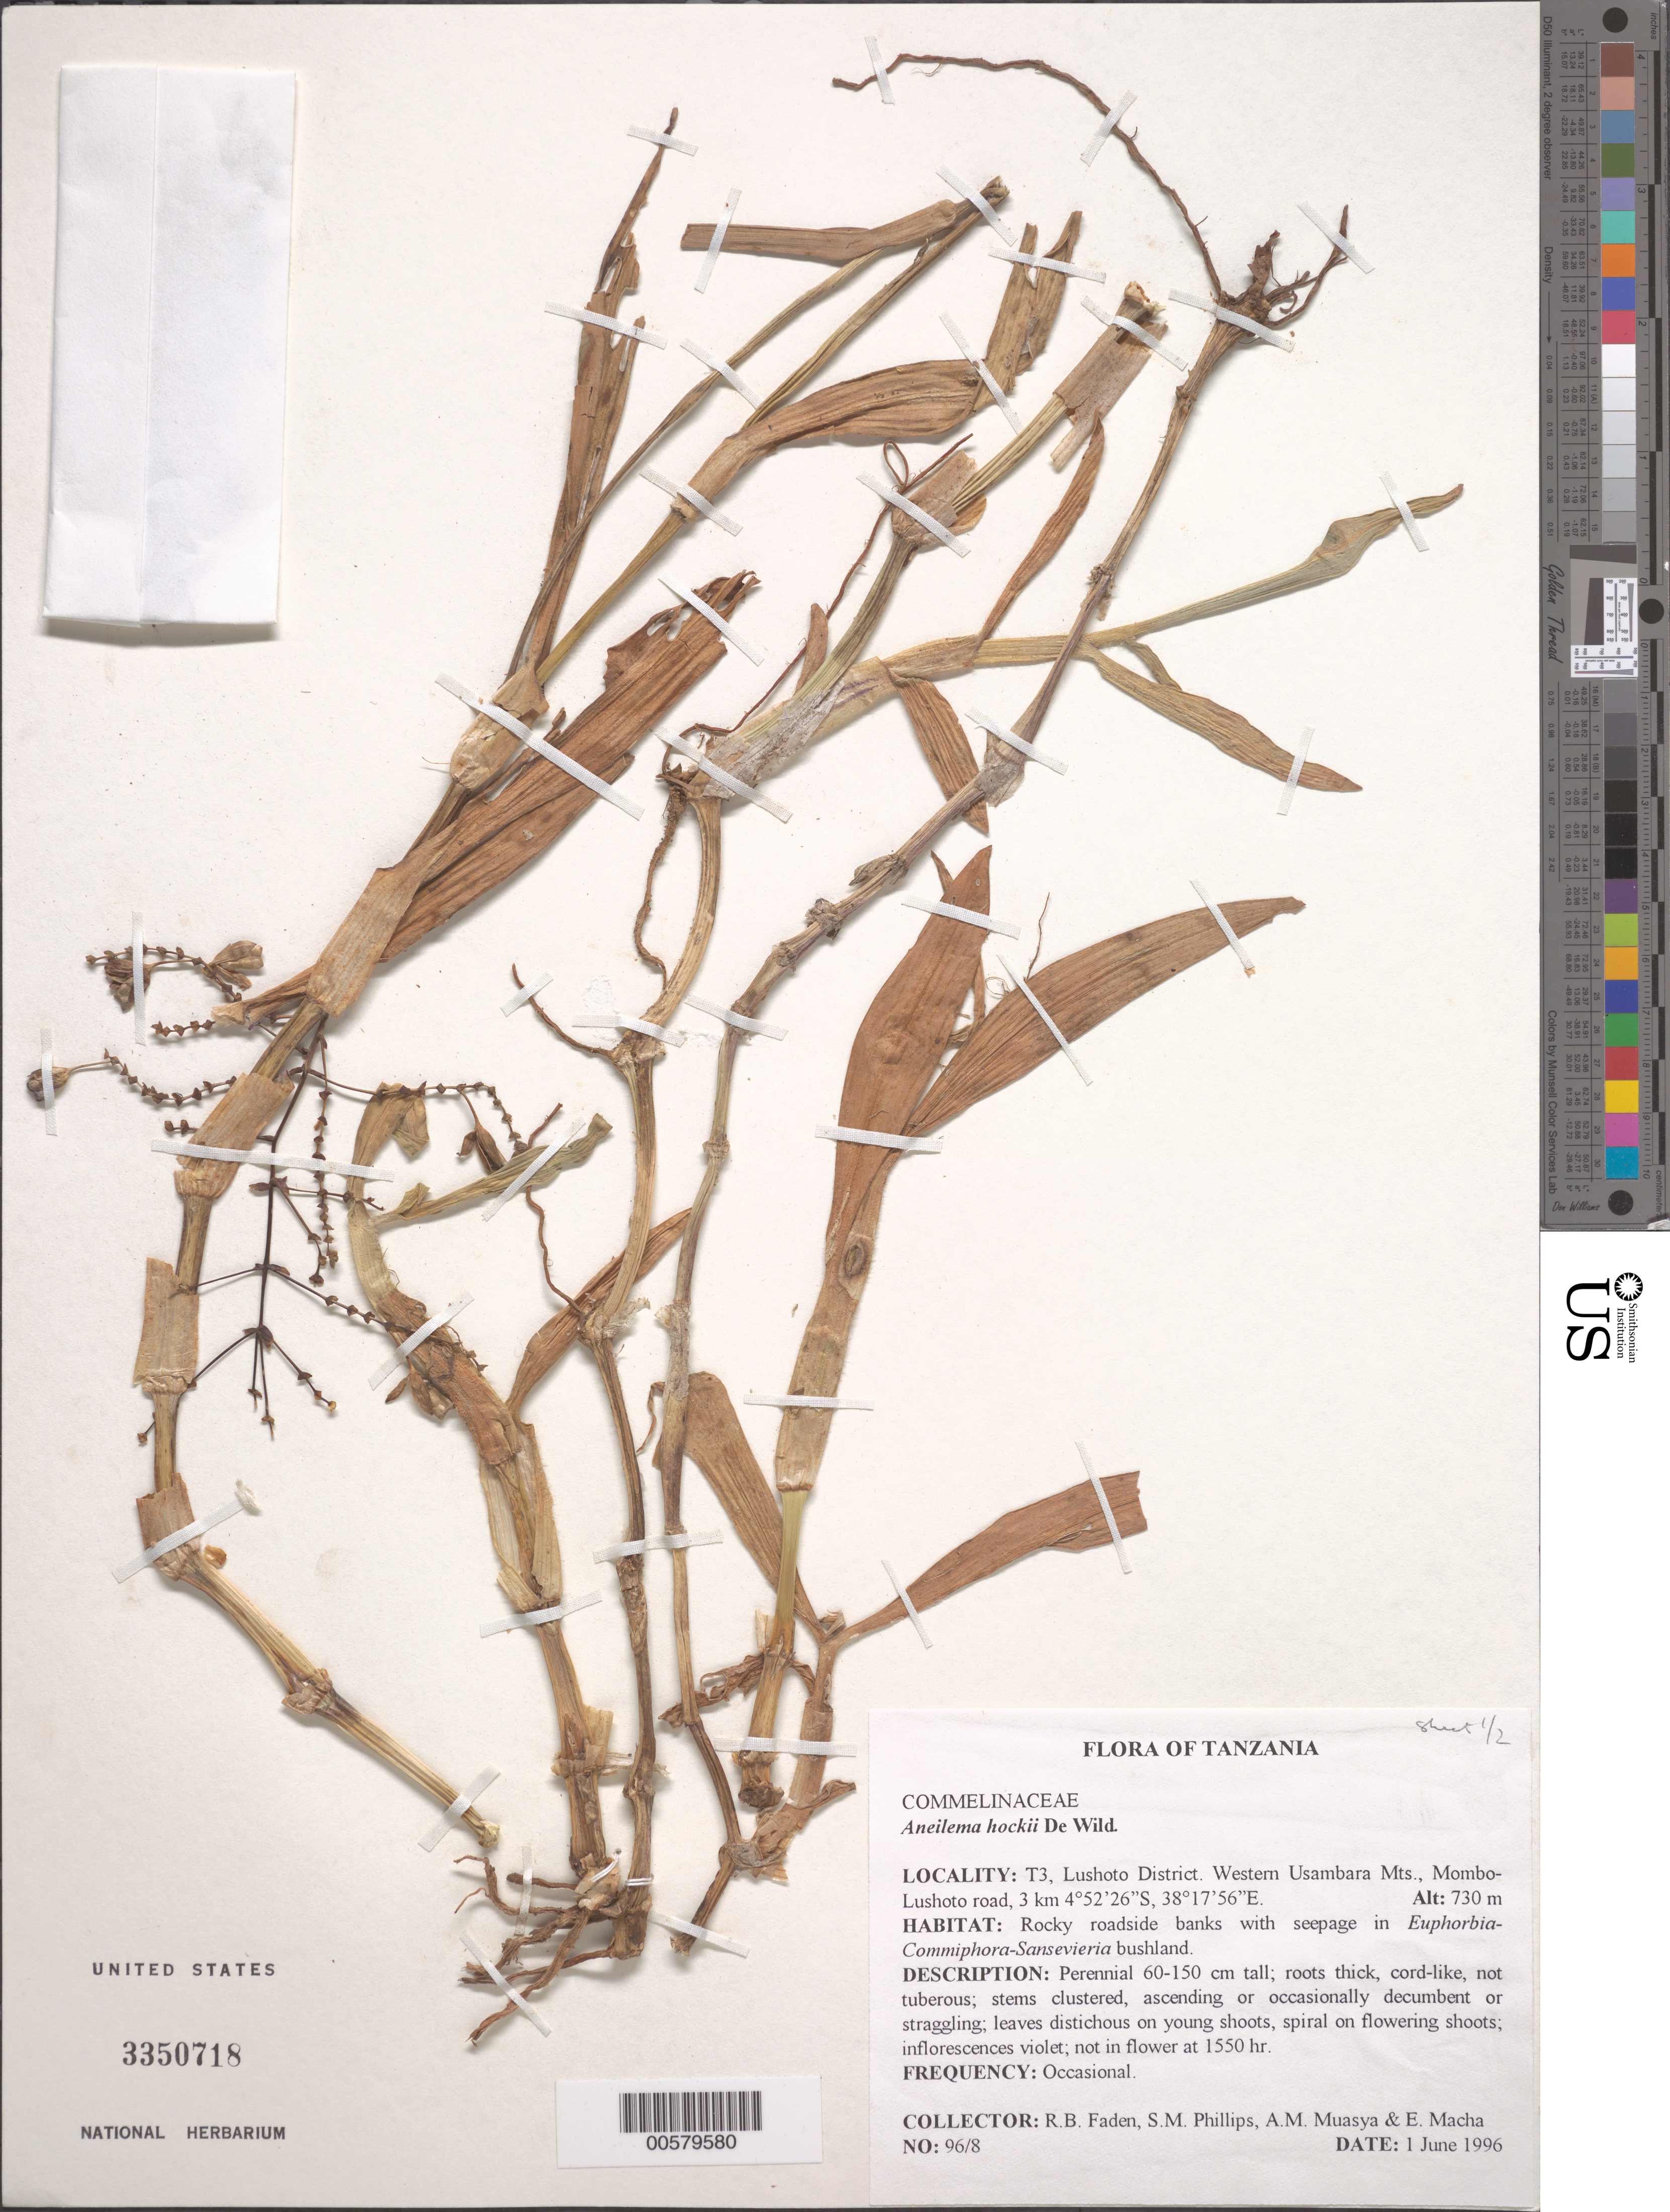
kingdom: Plantae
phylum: Tracheophyta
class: Liliopsida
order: Commelinales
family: Commelinaceae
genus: Aneilema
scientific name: Aneilema hockii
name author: De Wild.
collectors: R. B. Faden, S. M. Phillips, A. Muasya & E. Macha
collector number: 96/8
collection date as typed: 01 Jun 1996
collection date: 1996-06-01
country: Tanzania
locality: Lushoto dist., western usambara mts., mombo-lushoto road ional park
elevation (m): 730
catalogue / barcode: US 3350718